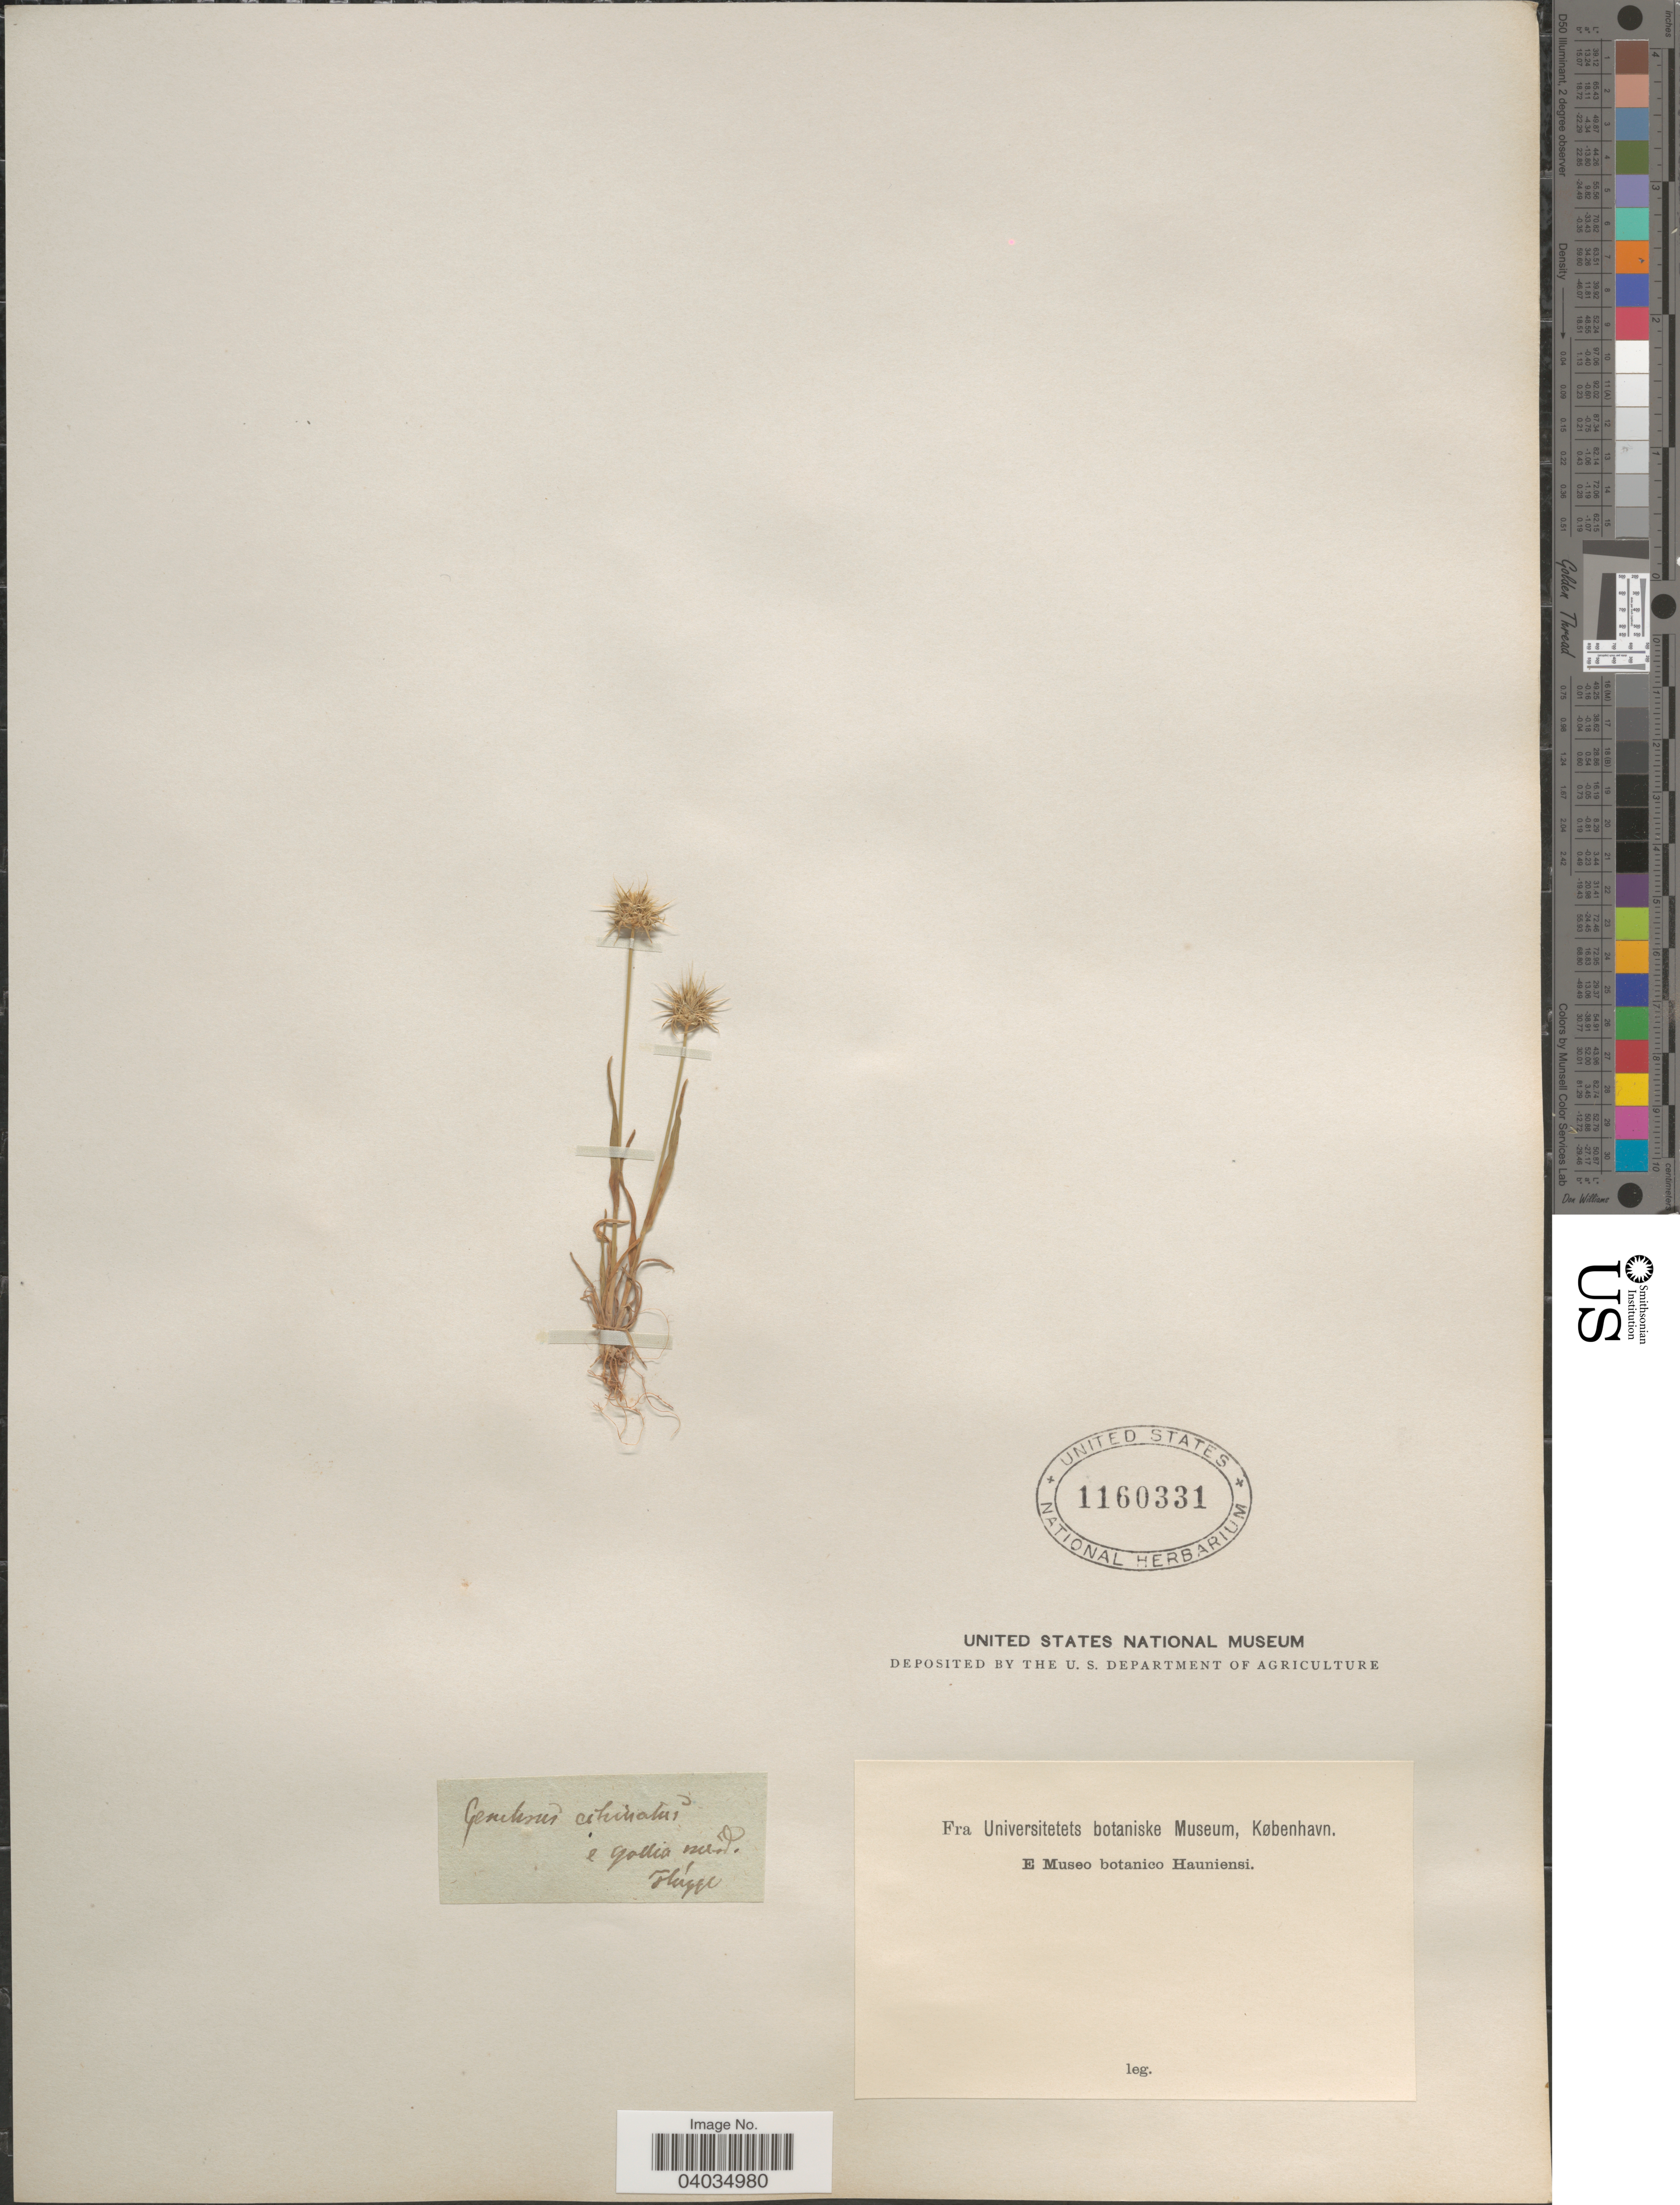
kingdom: Plantae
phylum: Tracheophyta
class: Liliopsida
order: Poales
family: Poaceae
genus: Echinaria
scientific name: Echinaria capitata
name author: (L.) Desf.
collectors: J. Flüggé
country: France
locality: [illegible text] Gallia med.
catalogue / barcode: US 1160331